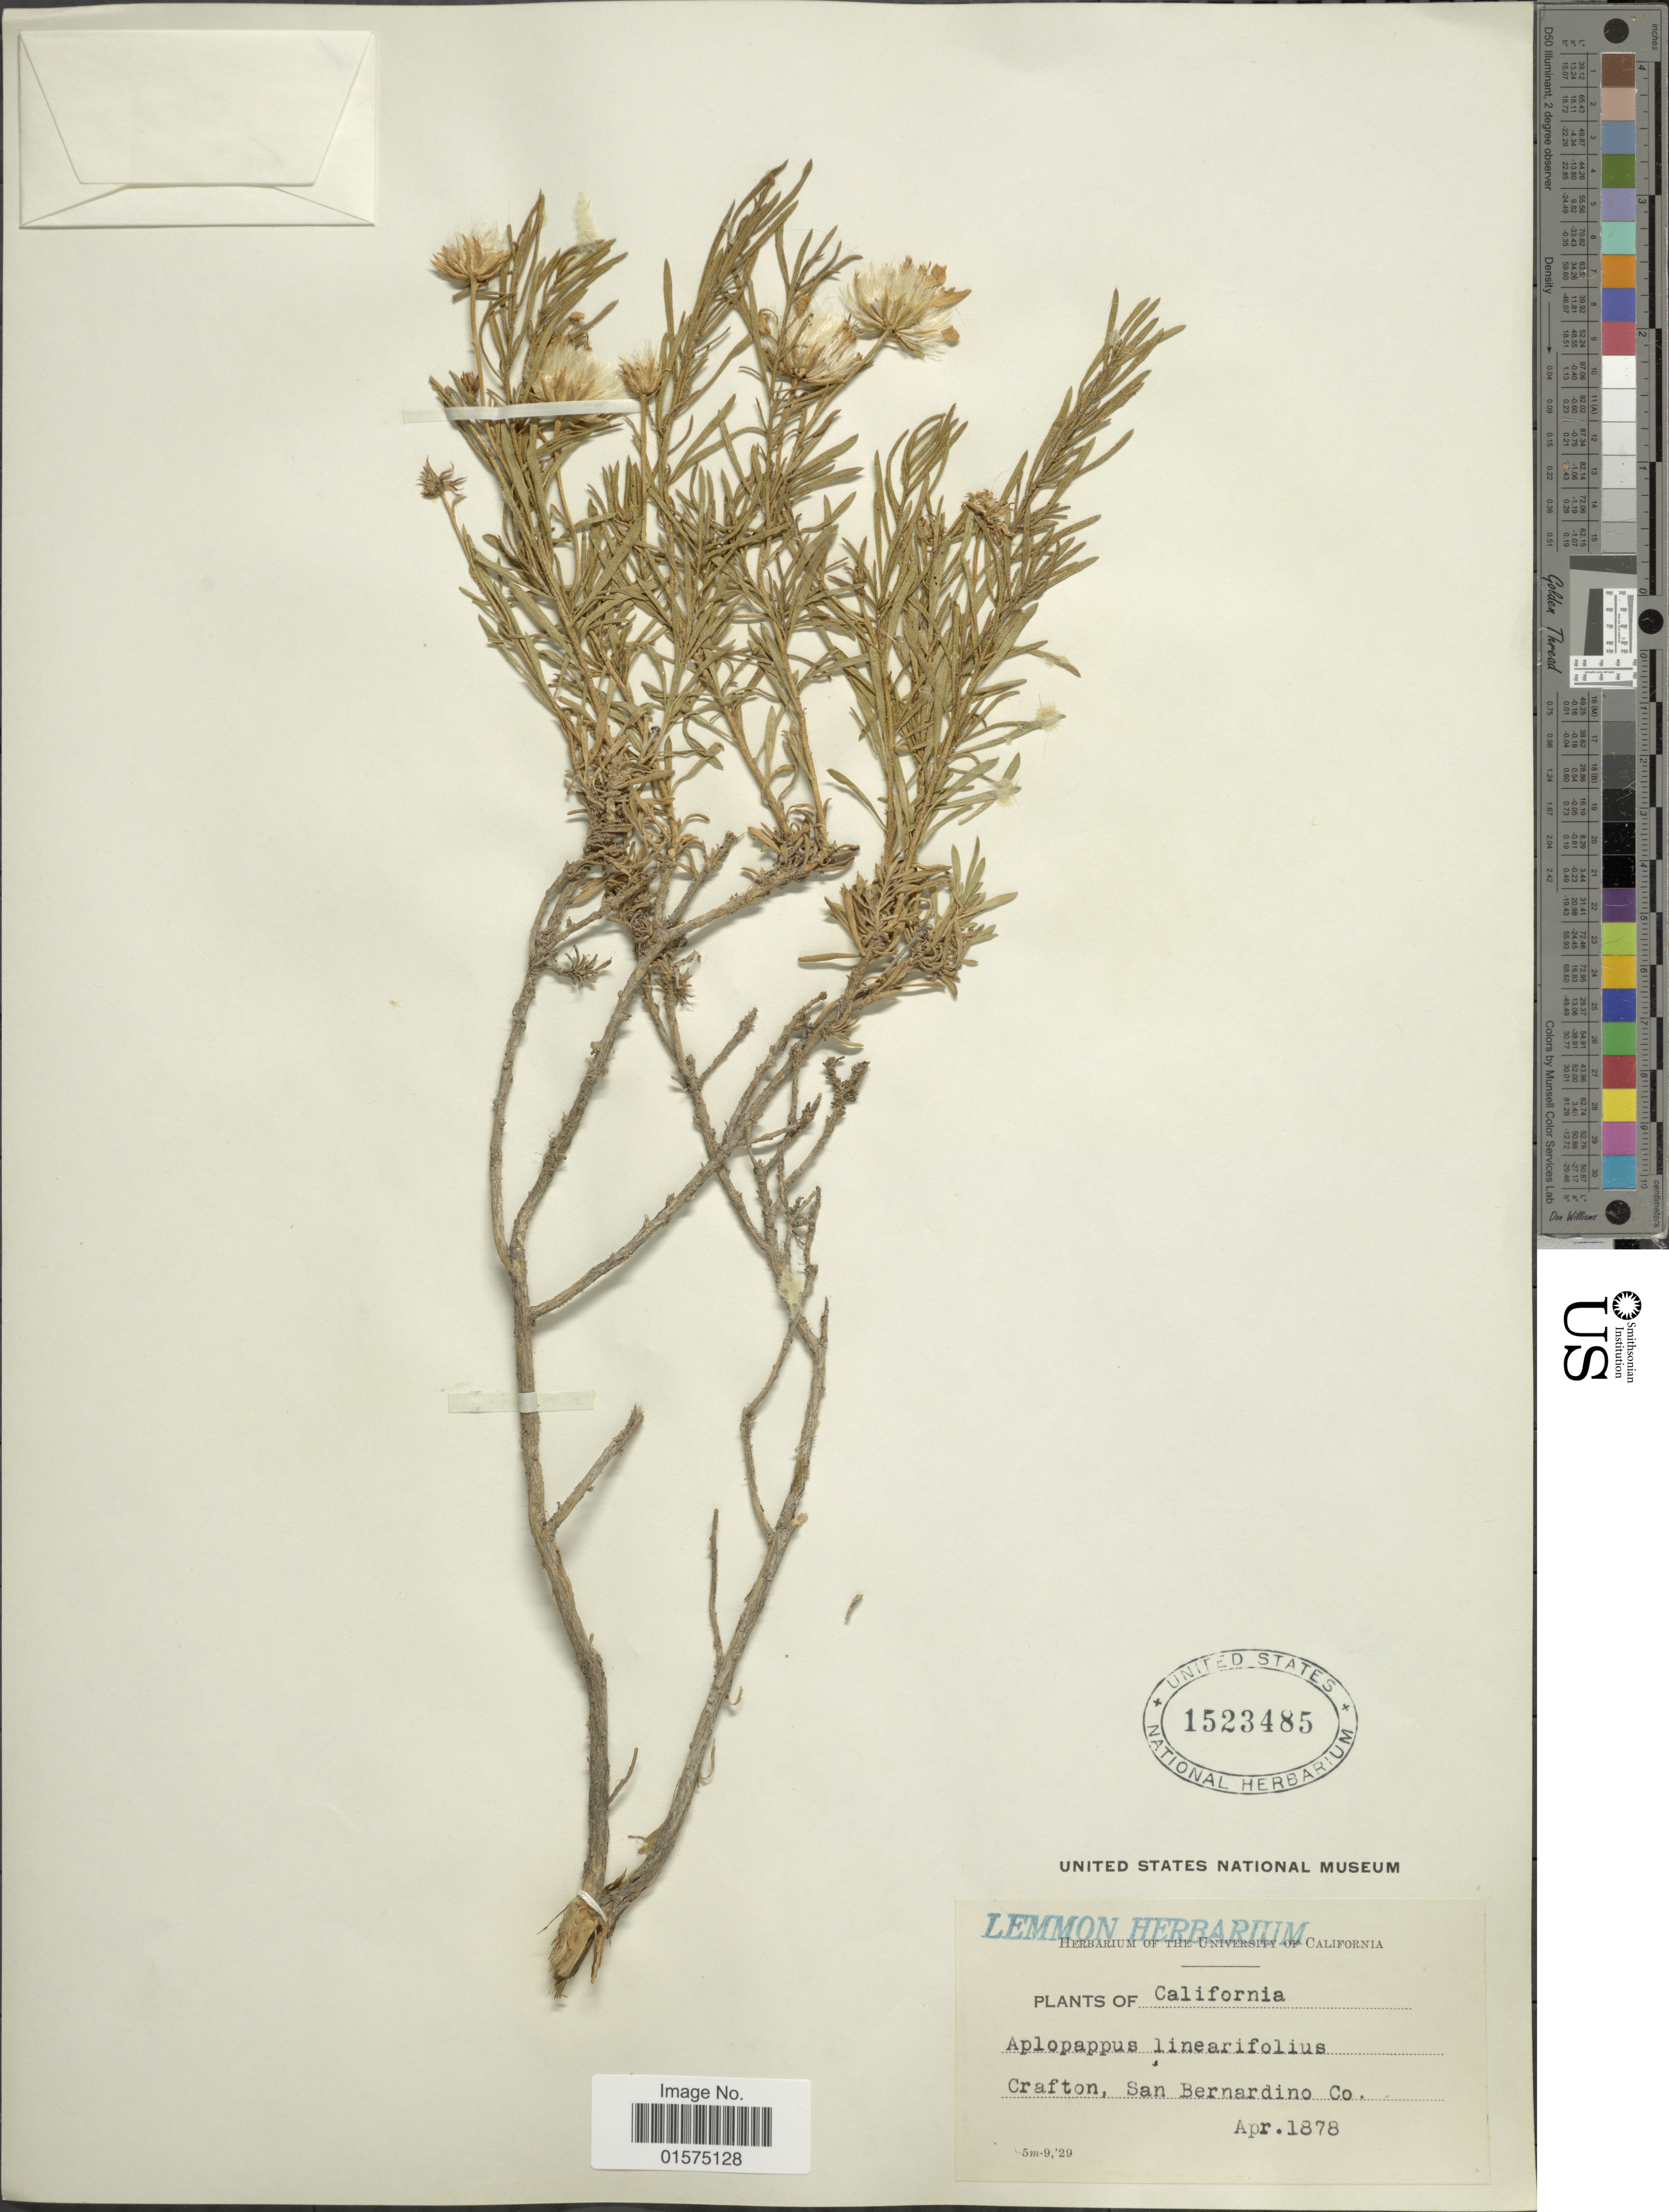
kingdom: Plantae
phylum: Tracheophyta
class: Magnoliopsida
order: Asterales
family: Asteraceae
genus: Ericameria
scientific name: Ericameria linearifolia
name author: (DC.) Urbatsch & Wussow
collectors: ex herb. Lemmon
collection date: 1878-04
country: United States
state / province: California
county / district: San Bernardino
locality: Crafton, San Bernardino Co.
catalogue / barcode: US 1523485